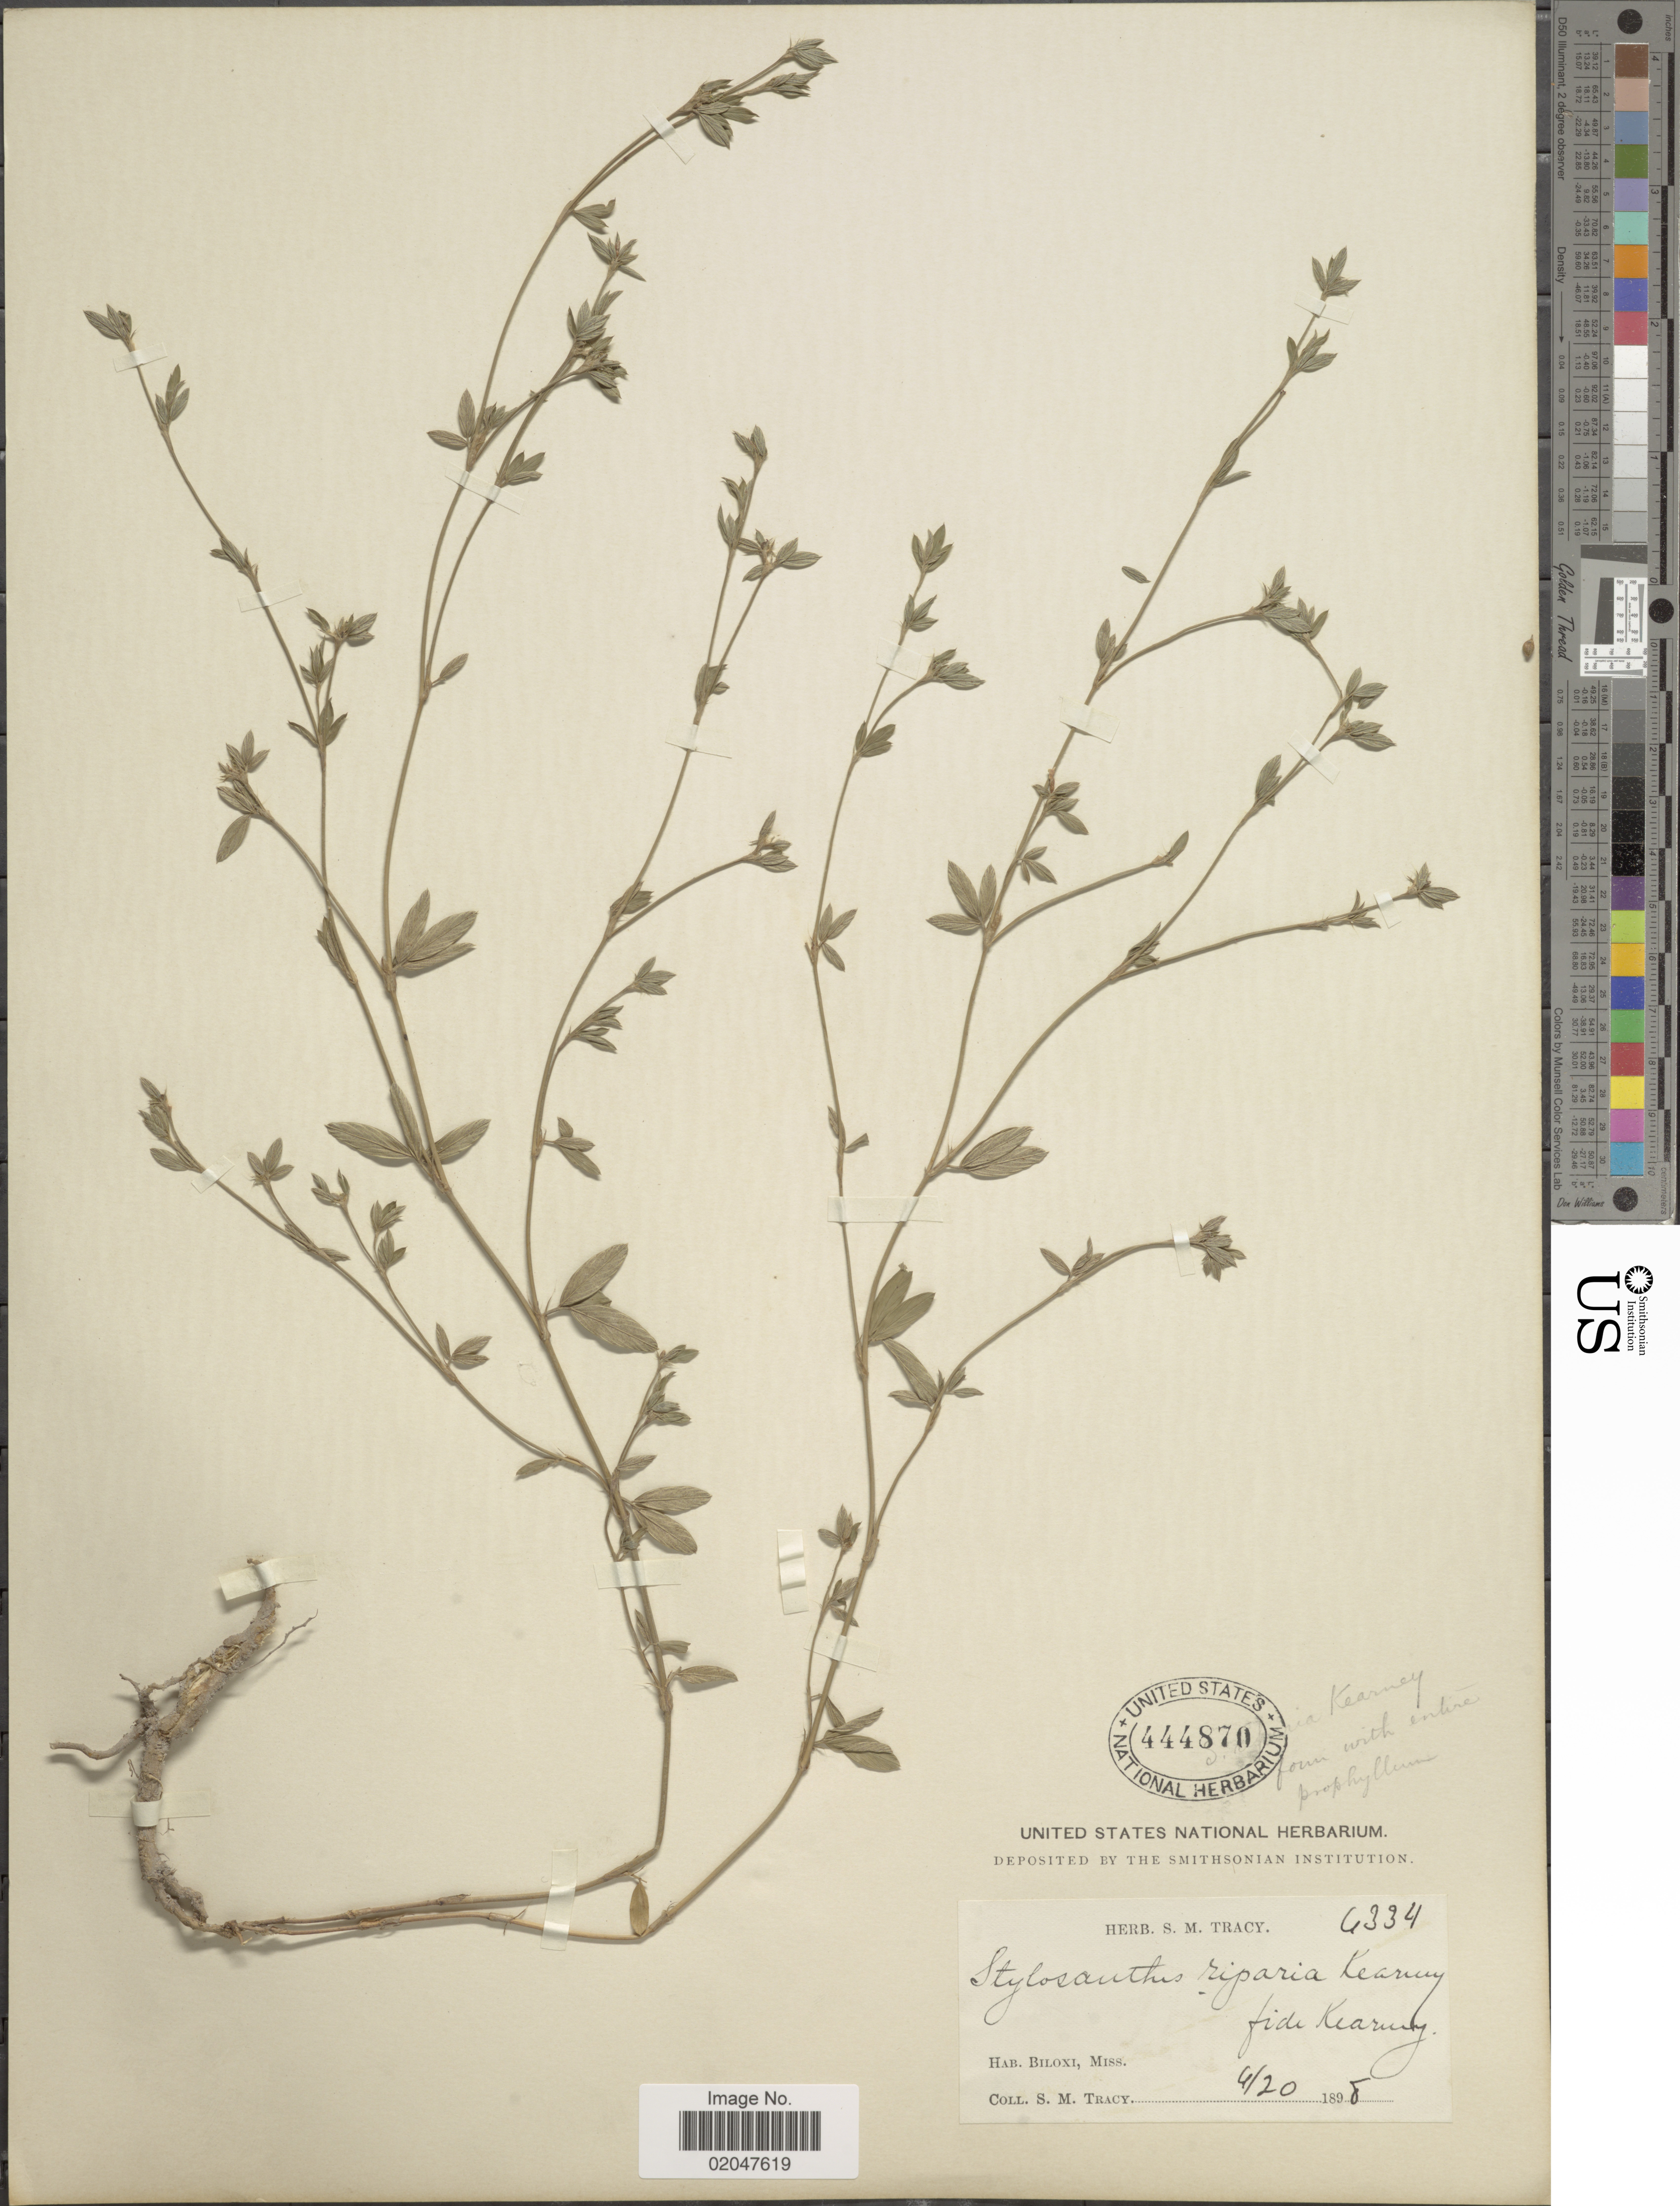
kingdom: Plantae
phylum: Tracheophyta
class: Magnoliopsida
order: Fabales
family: Fabaceae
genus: Stylosanthes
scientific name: Stylosanthes biflora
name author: (L.) Britton et al.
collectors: S. M. Tracy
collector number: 4334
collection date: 1898-04-20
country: United States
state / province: Mississippi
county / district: Harrison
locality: Biloxi, Miss.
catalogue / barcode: US 444870